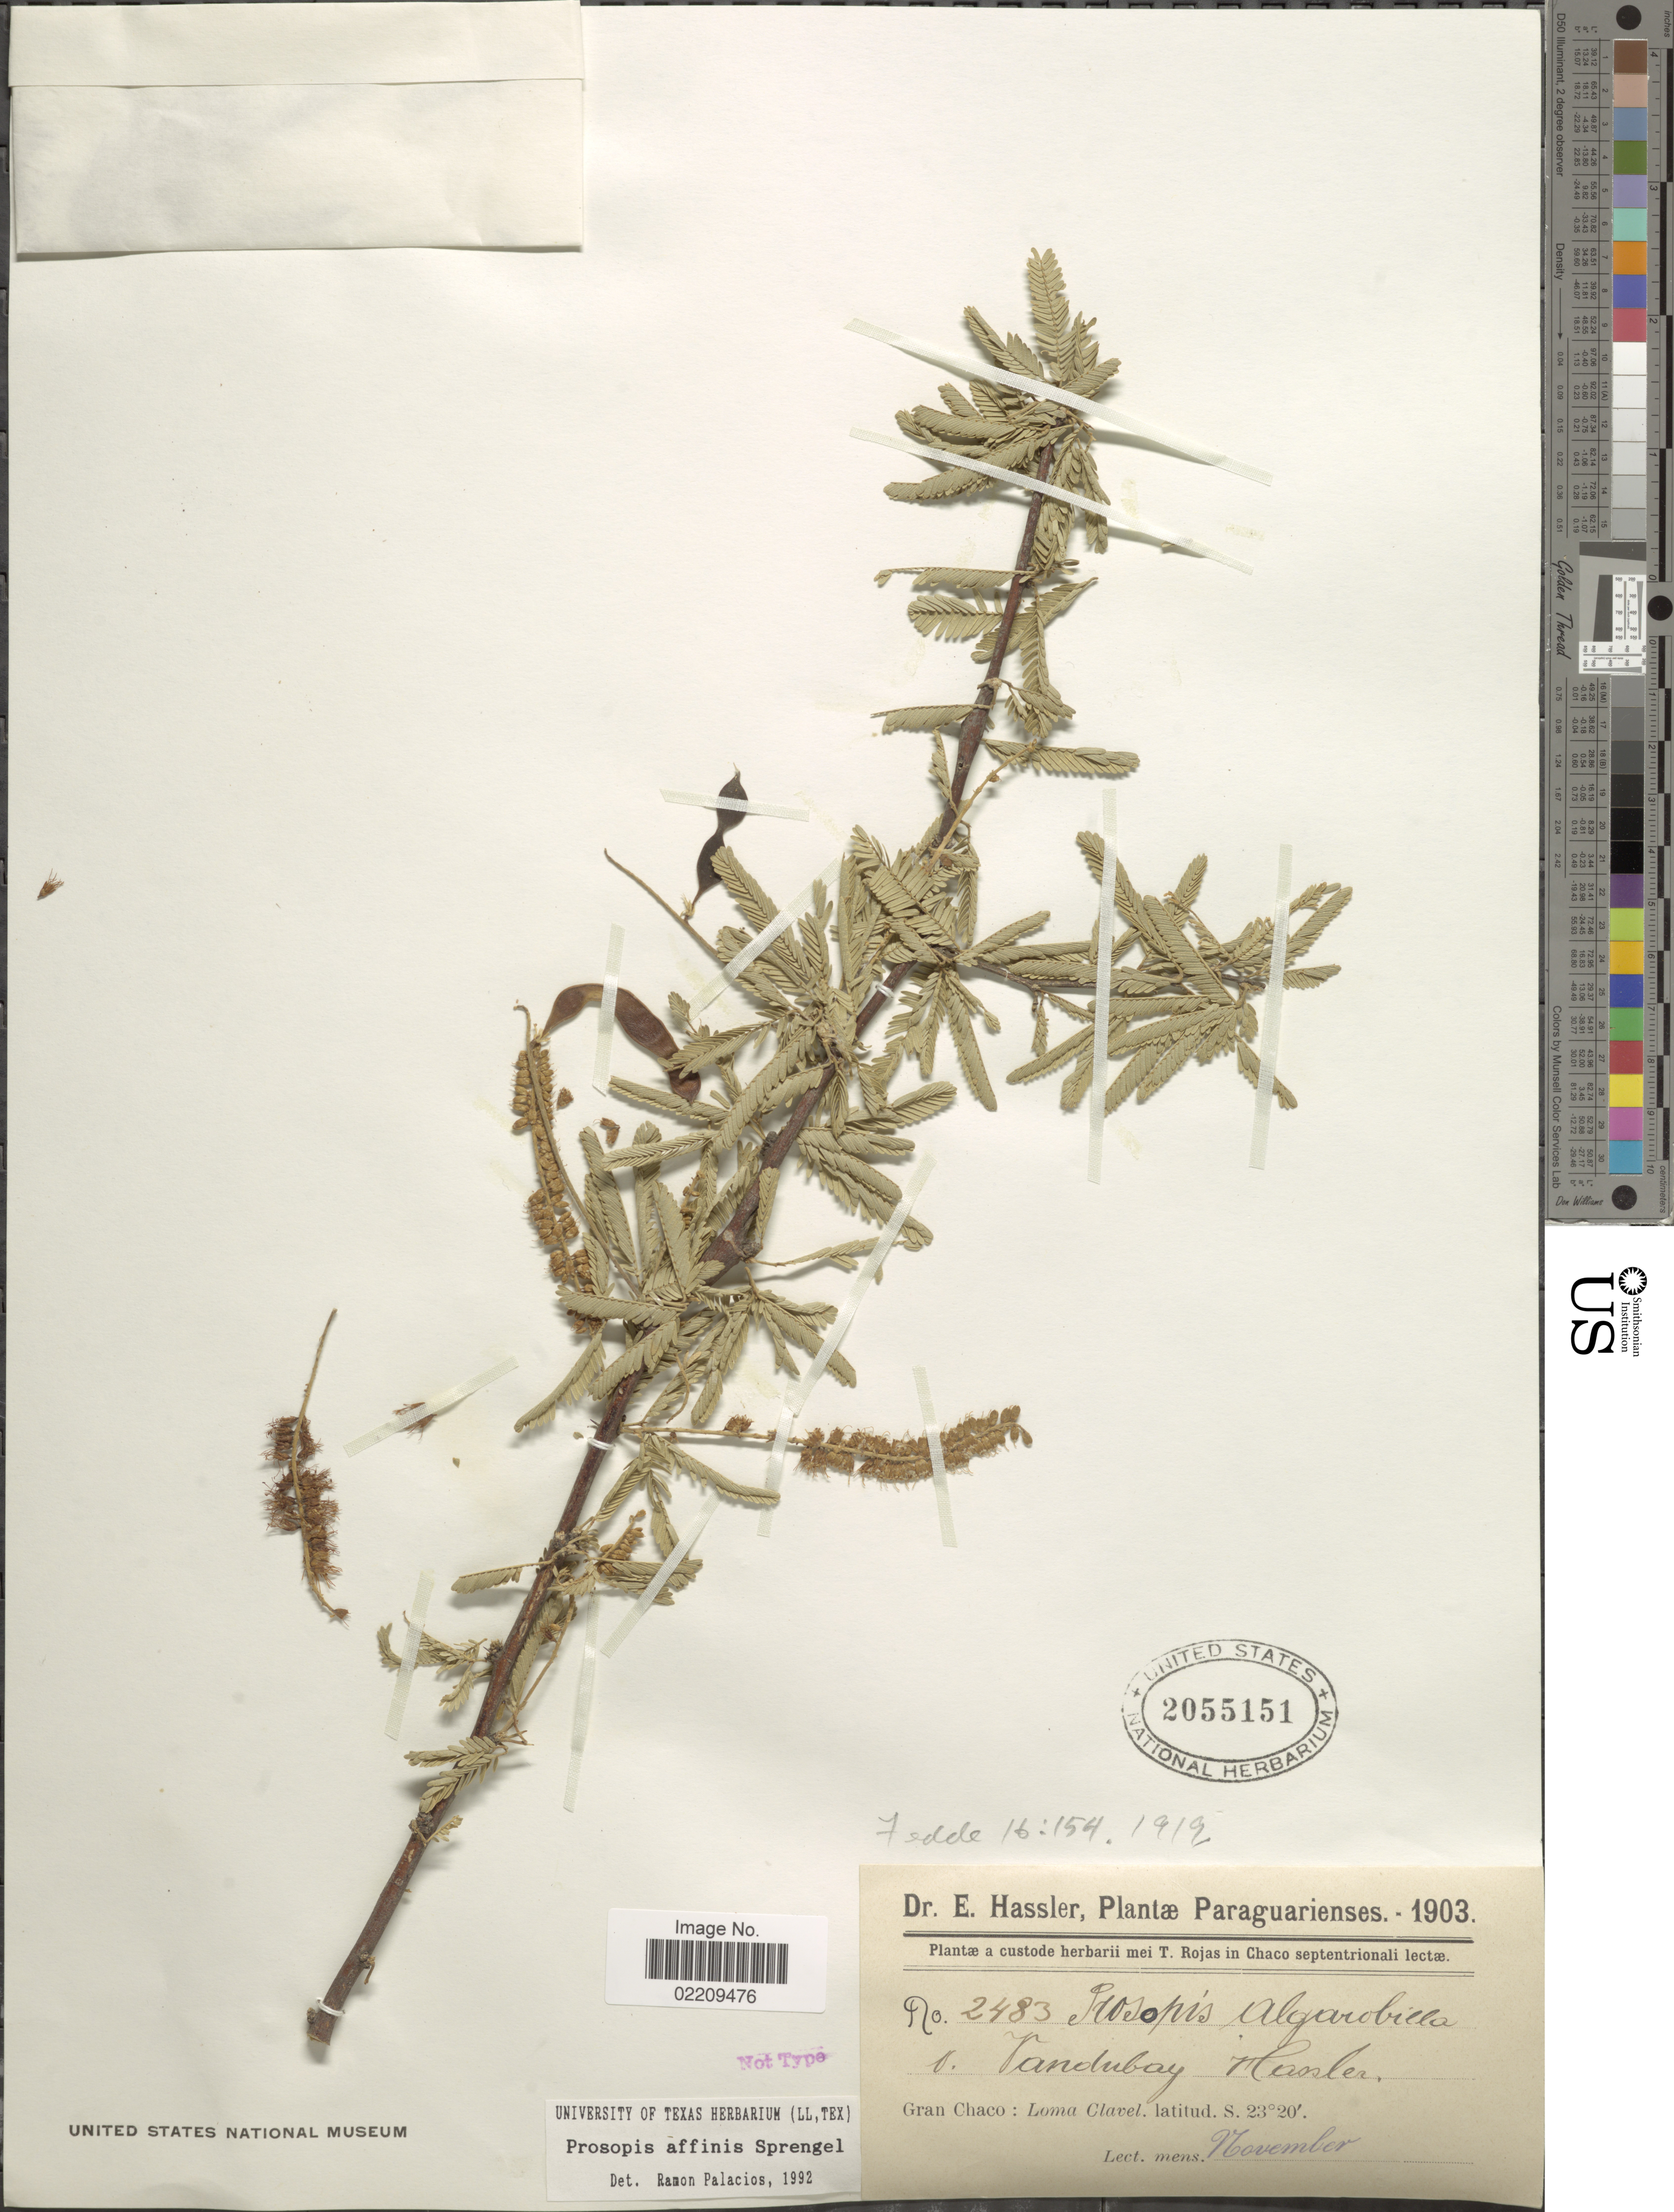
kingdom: Plantae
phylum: Tracheophyta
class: Magnoliopsida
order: Fabales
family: Fabaceae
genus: Neltuma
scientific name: Neltuma affinis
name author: (Spreng.) C. E. Hughes & G.P. Lewis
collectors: E. Hassler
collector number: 2483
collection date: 1903-11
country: Paraguay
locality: Paraguarienses. Gran Chaco: Loma Clavel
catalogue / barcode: US 2055151